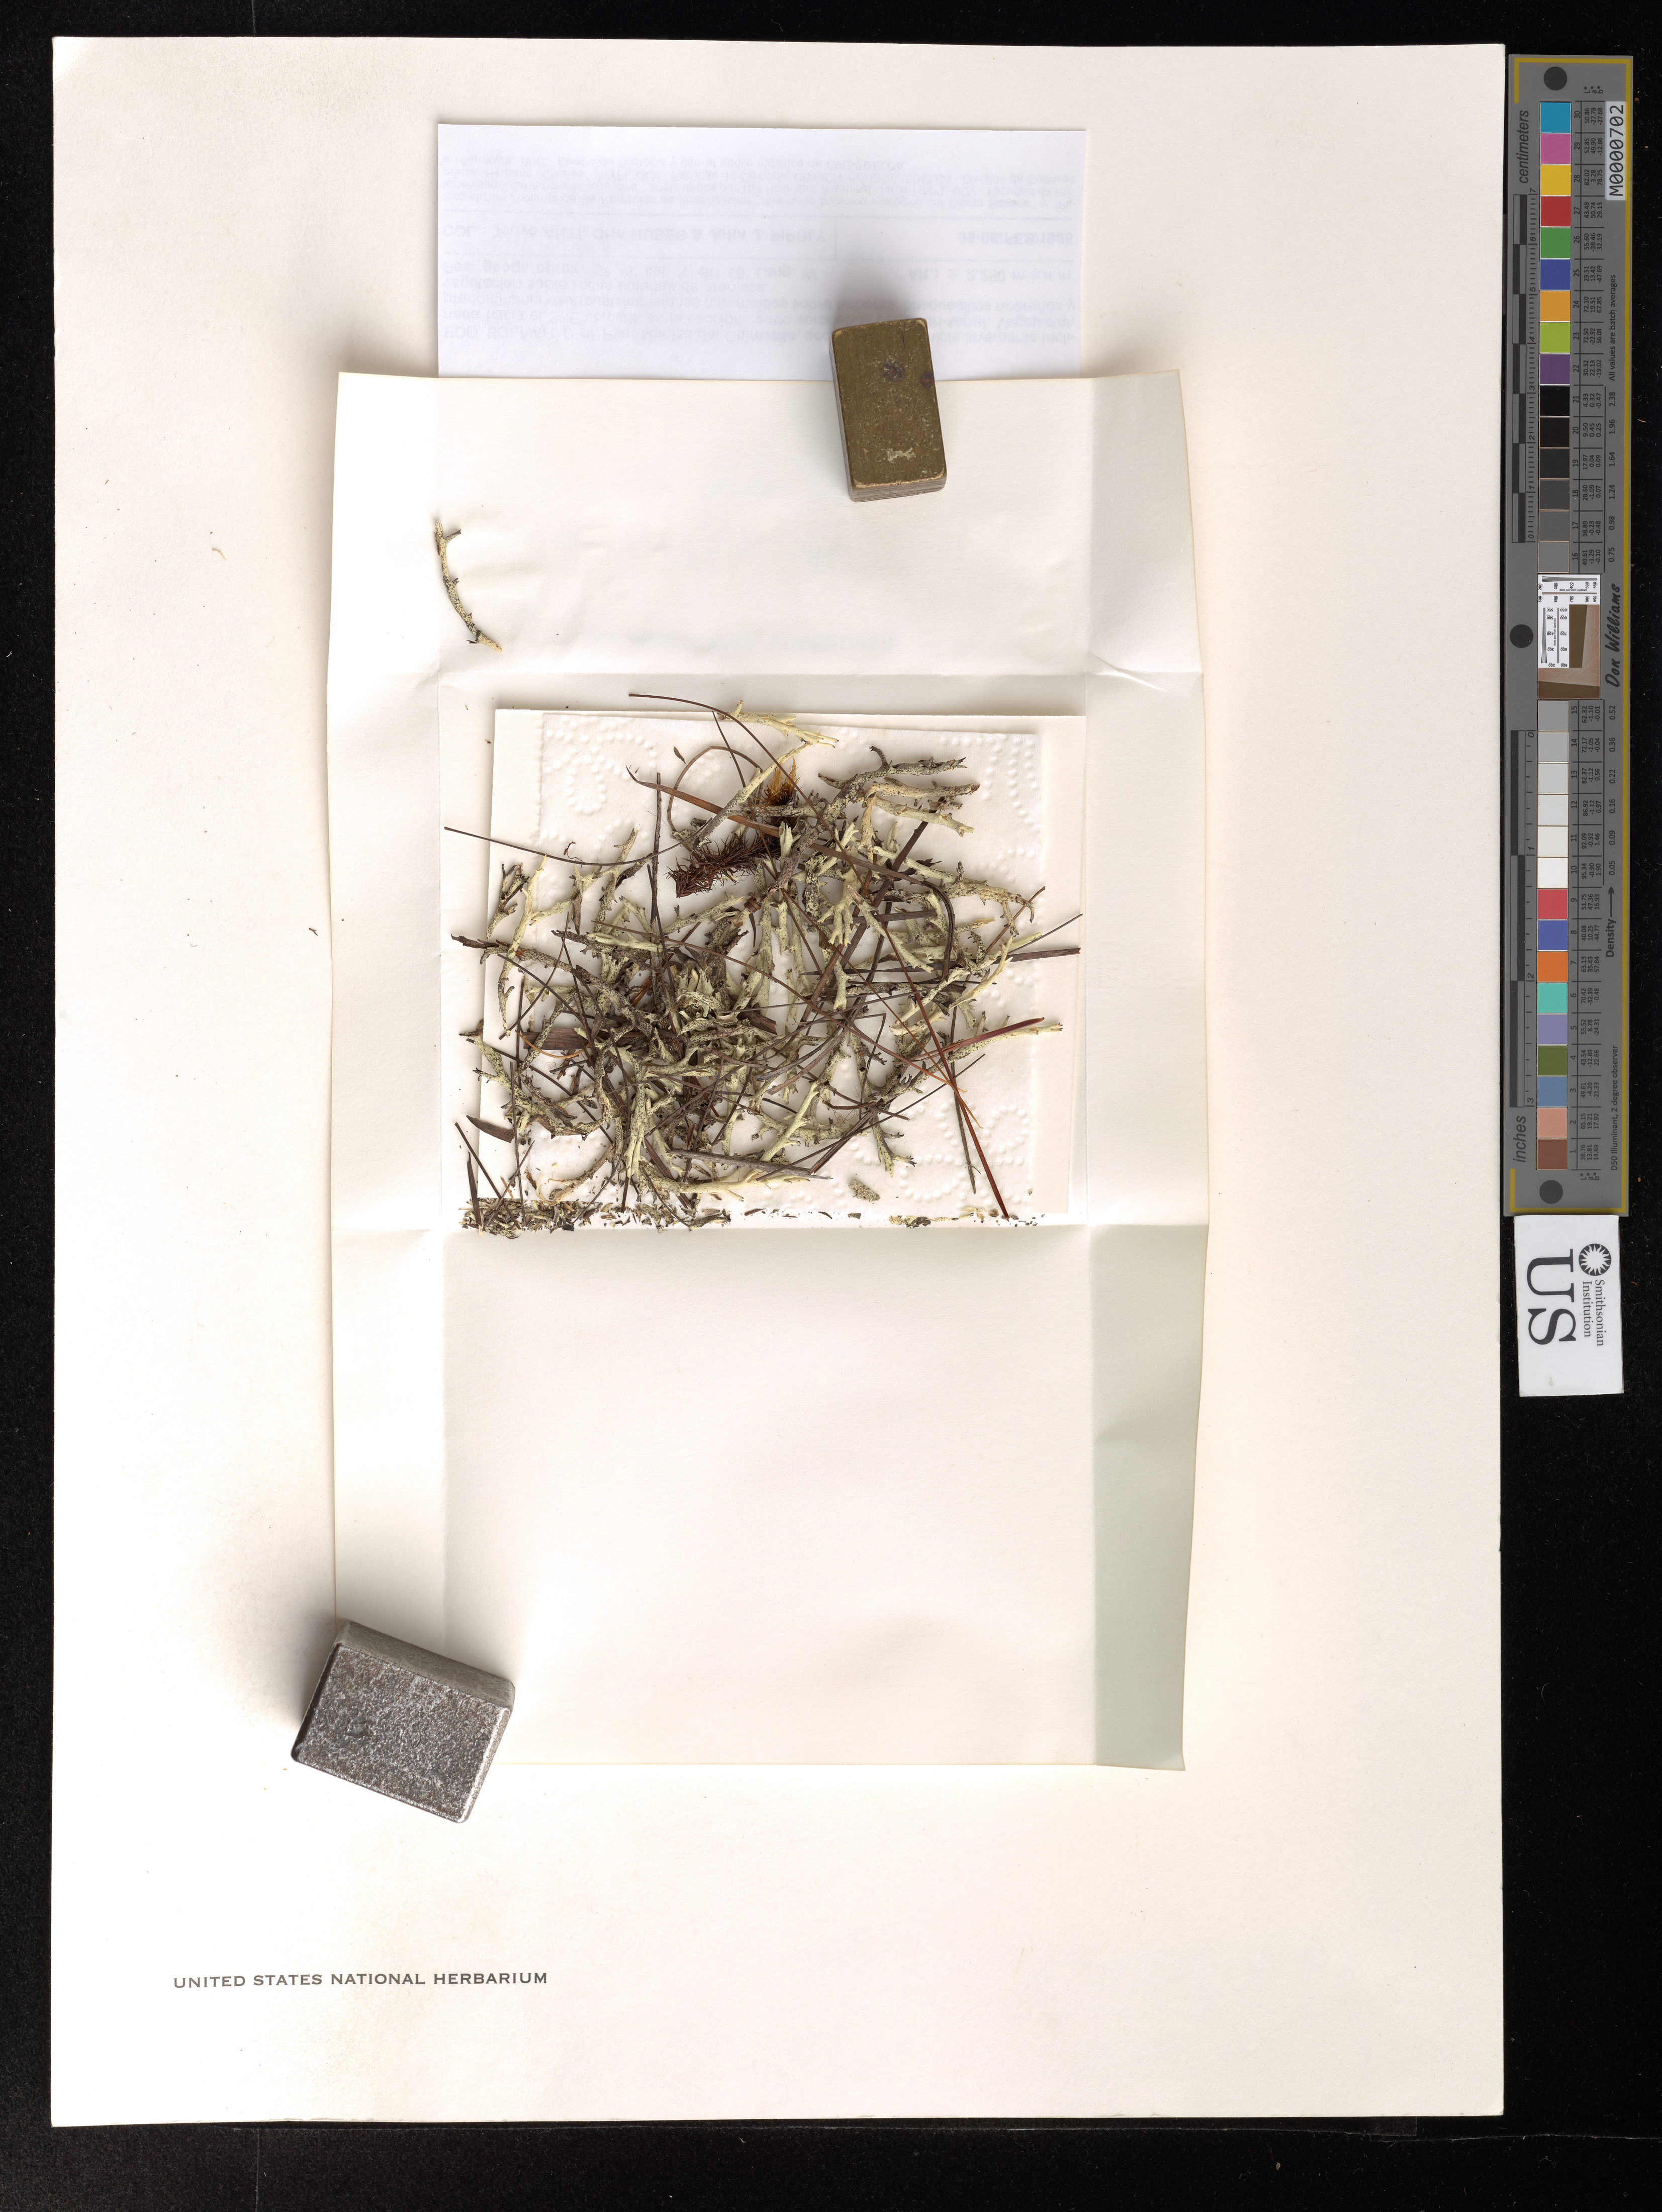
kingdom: Fungi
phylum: Ascomycota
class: Lecanoromycetes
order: Lecanorales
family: Cladoniaceae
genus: Cladonia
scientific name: Cladonia sufflata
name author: Ahti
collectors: T. T. Ahti, O. Huber & J. Pipoly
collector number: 44980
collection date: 1985-02-06/1985-02-08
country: Venezuela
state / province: Bolívar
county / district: Piar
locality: Macizo del Chimanta, Sector SE. Altiplanicie levemente inclinada hacia el SSE ubicada en la seccion centro-suroriental del Churi-tepui.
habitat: Vegetación predominante de arbustales enanos paramoides sobre turberas, bosquecillos ribereños y vegetación sobre rocas abiertas de arenisca.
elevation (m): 2250